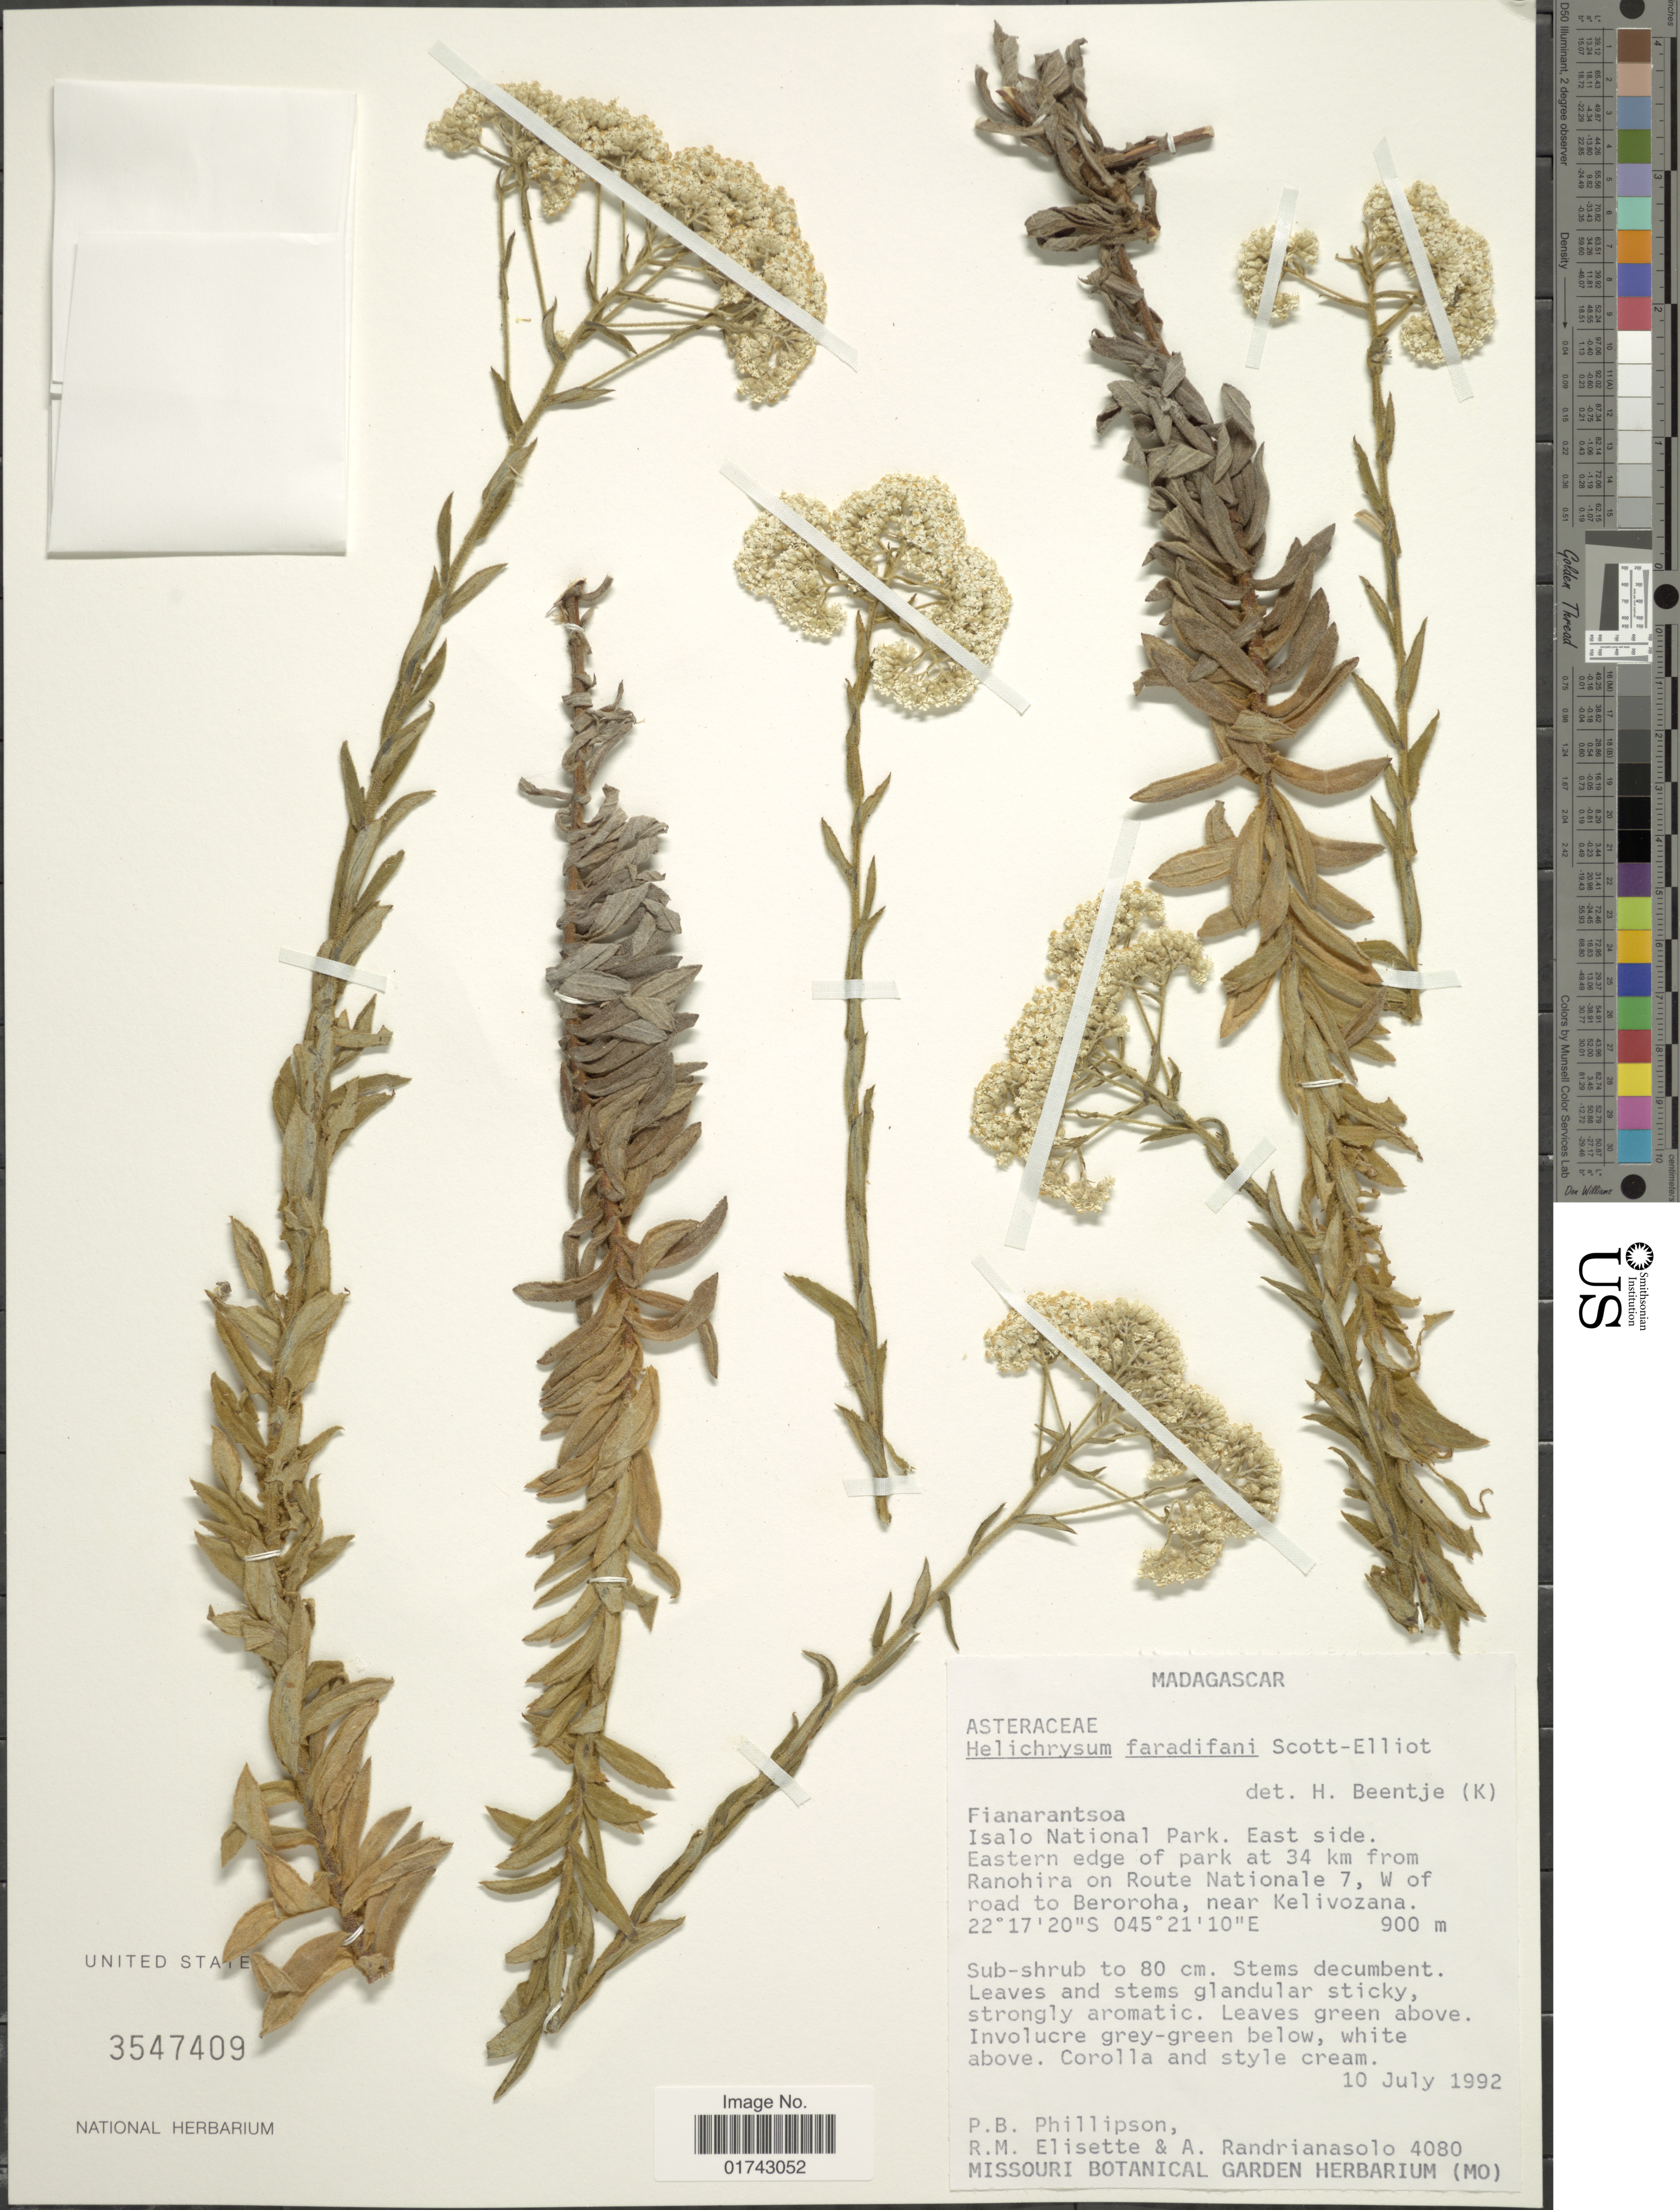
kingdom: Plantae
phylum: Tracheophyta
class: Magnoliopsida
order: Asterales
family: Asteraceae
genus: Helichrysum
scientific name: Helichrysum faradifani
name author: Scott Elliot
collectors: P. B. Phillipson, M. Rahelivololona & A. Randrianasolo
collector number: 4080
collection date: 1992-07-10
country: Madagascar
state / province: Ihorombe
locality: Fianarantsoa, Isalo National Park, East side, Eastern edge of park at 34 km from Ranohira on Route Nationale 7, W of road to Beroroha, near Kelivozana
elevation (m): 900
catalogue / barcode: US 3547409